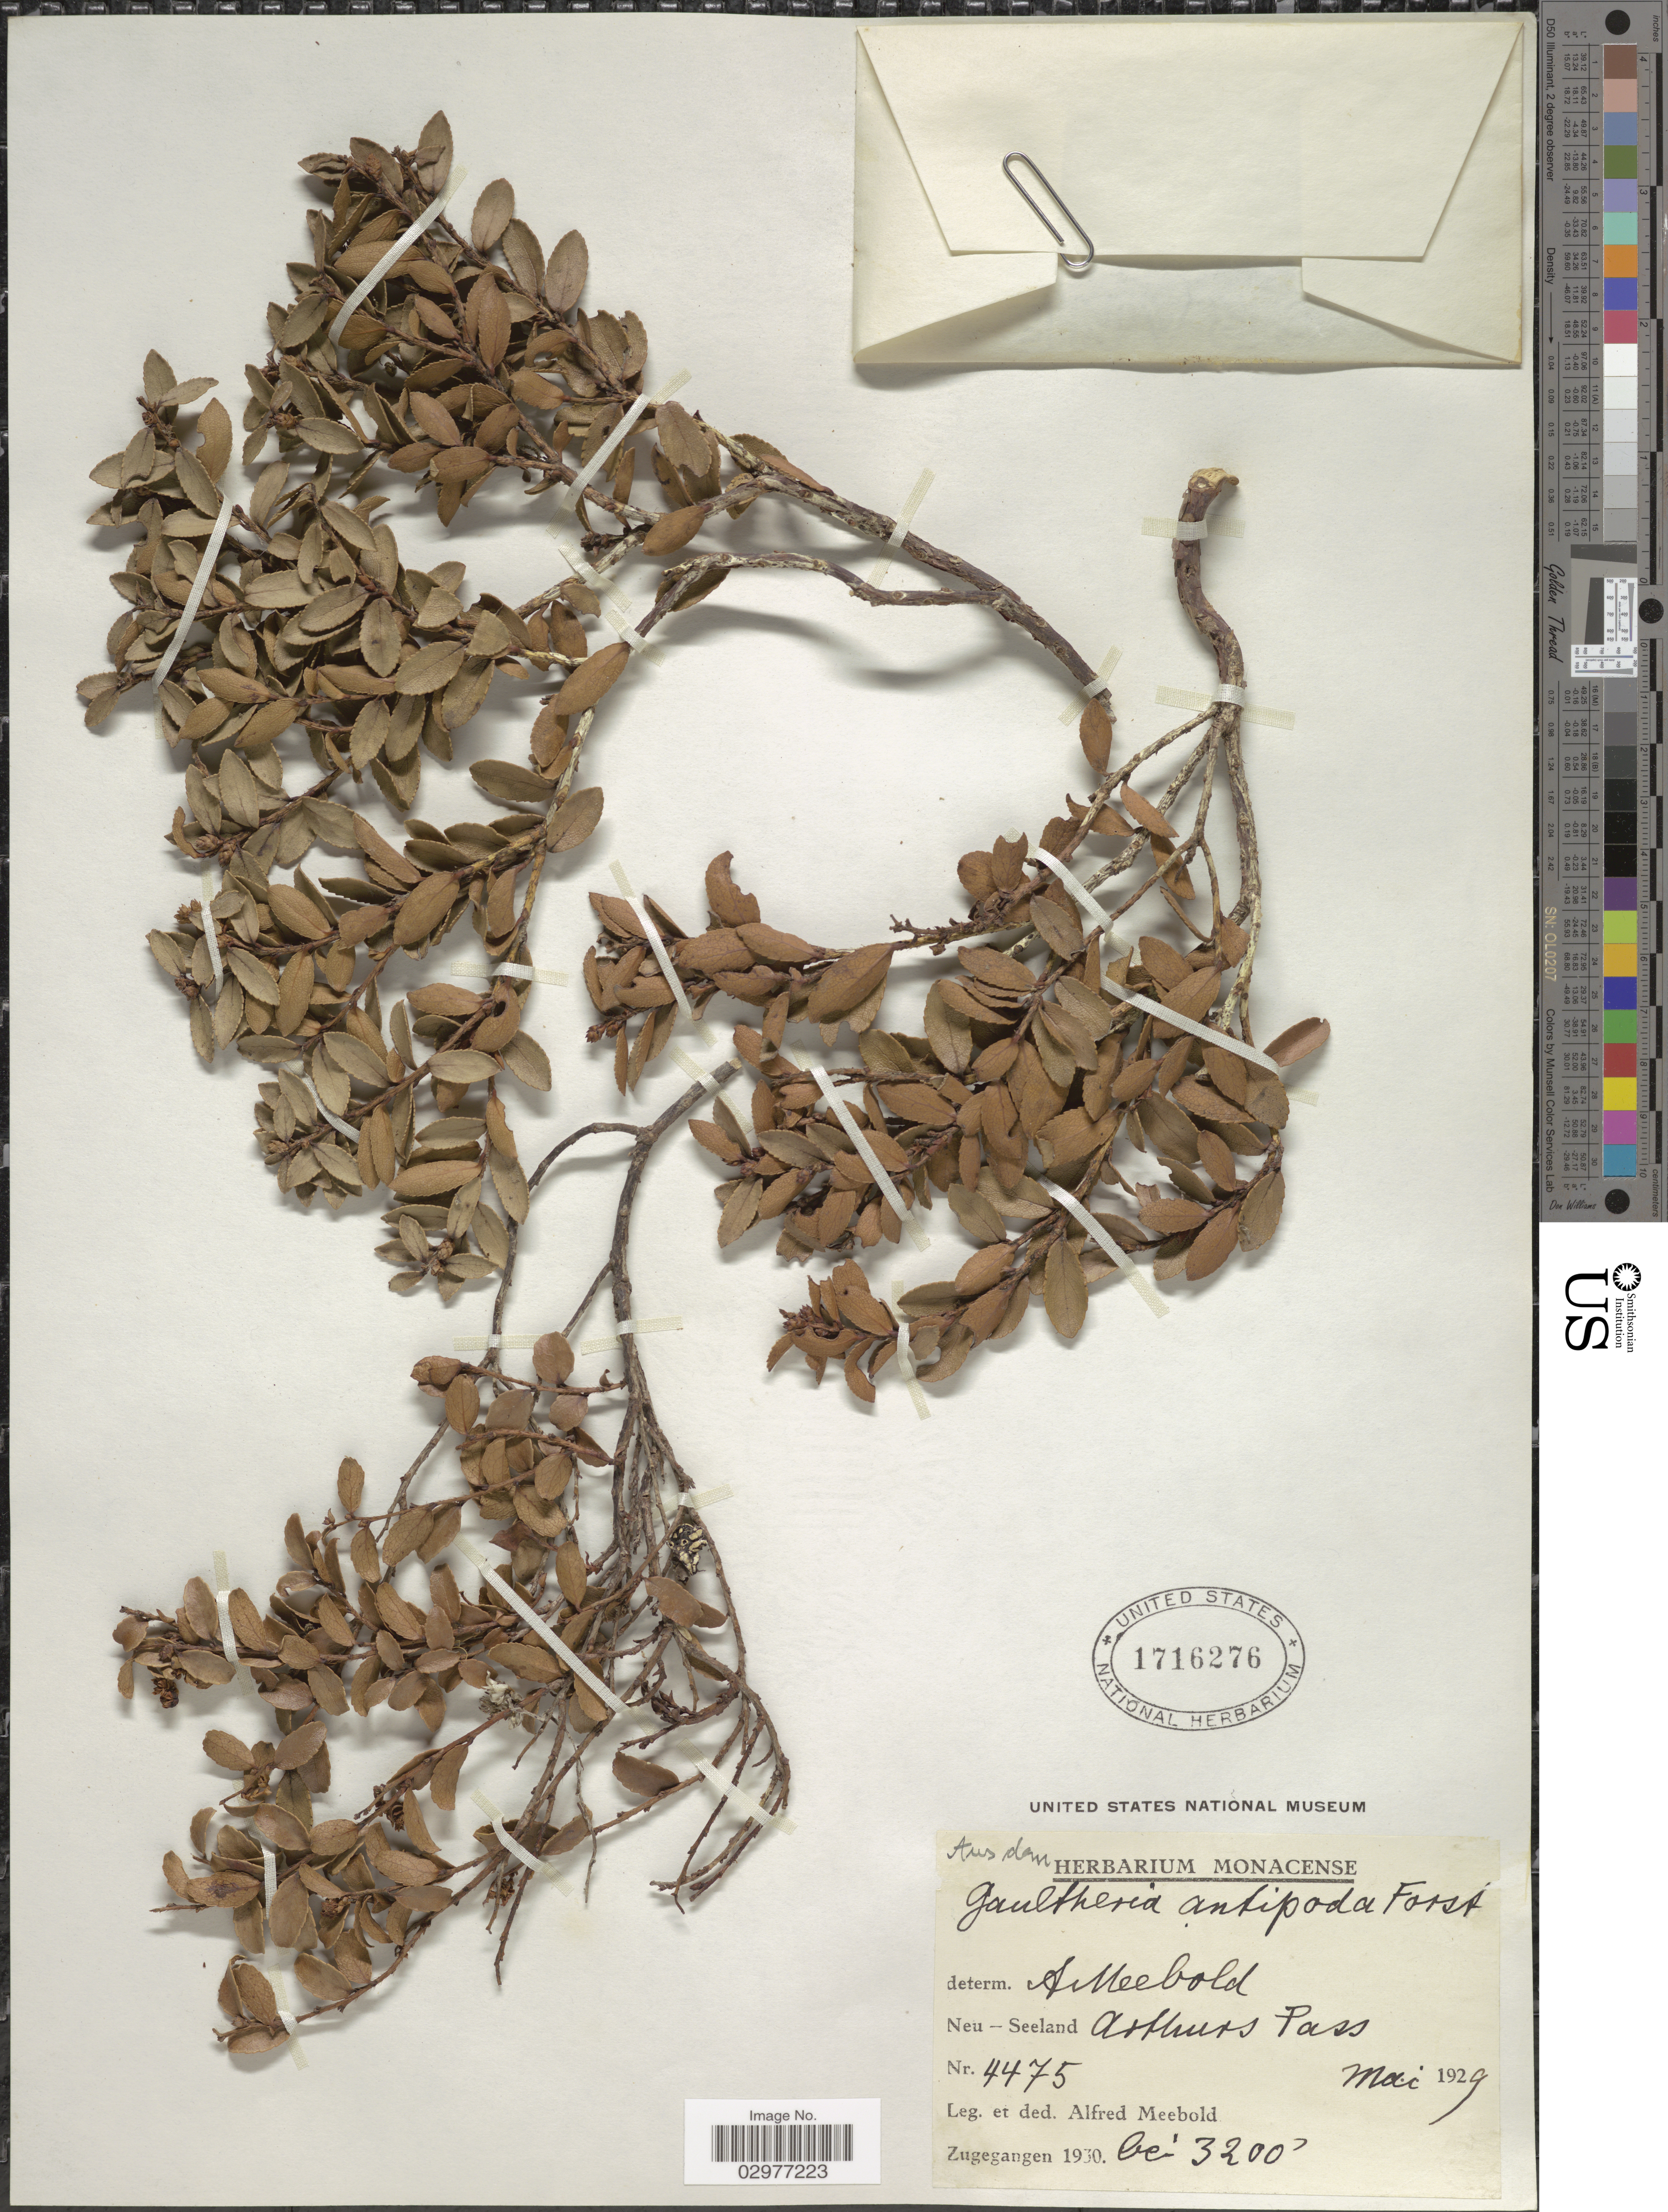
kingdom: Plantae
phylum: Tracheophyta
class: Magnoliopsida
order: Ericales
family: Ericaceae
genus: Gaultheria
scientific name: Gaultheria antipoda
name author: G. Forst.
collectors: A. Meebold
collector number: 4475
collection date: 1929-05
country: New Zealand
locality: Arthurs Pass.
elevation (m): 975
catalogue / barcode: US 1716276